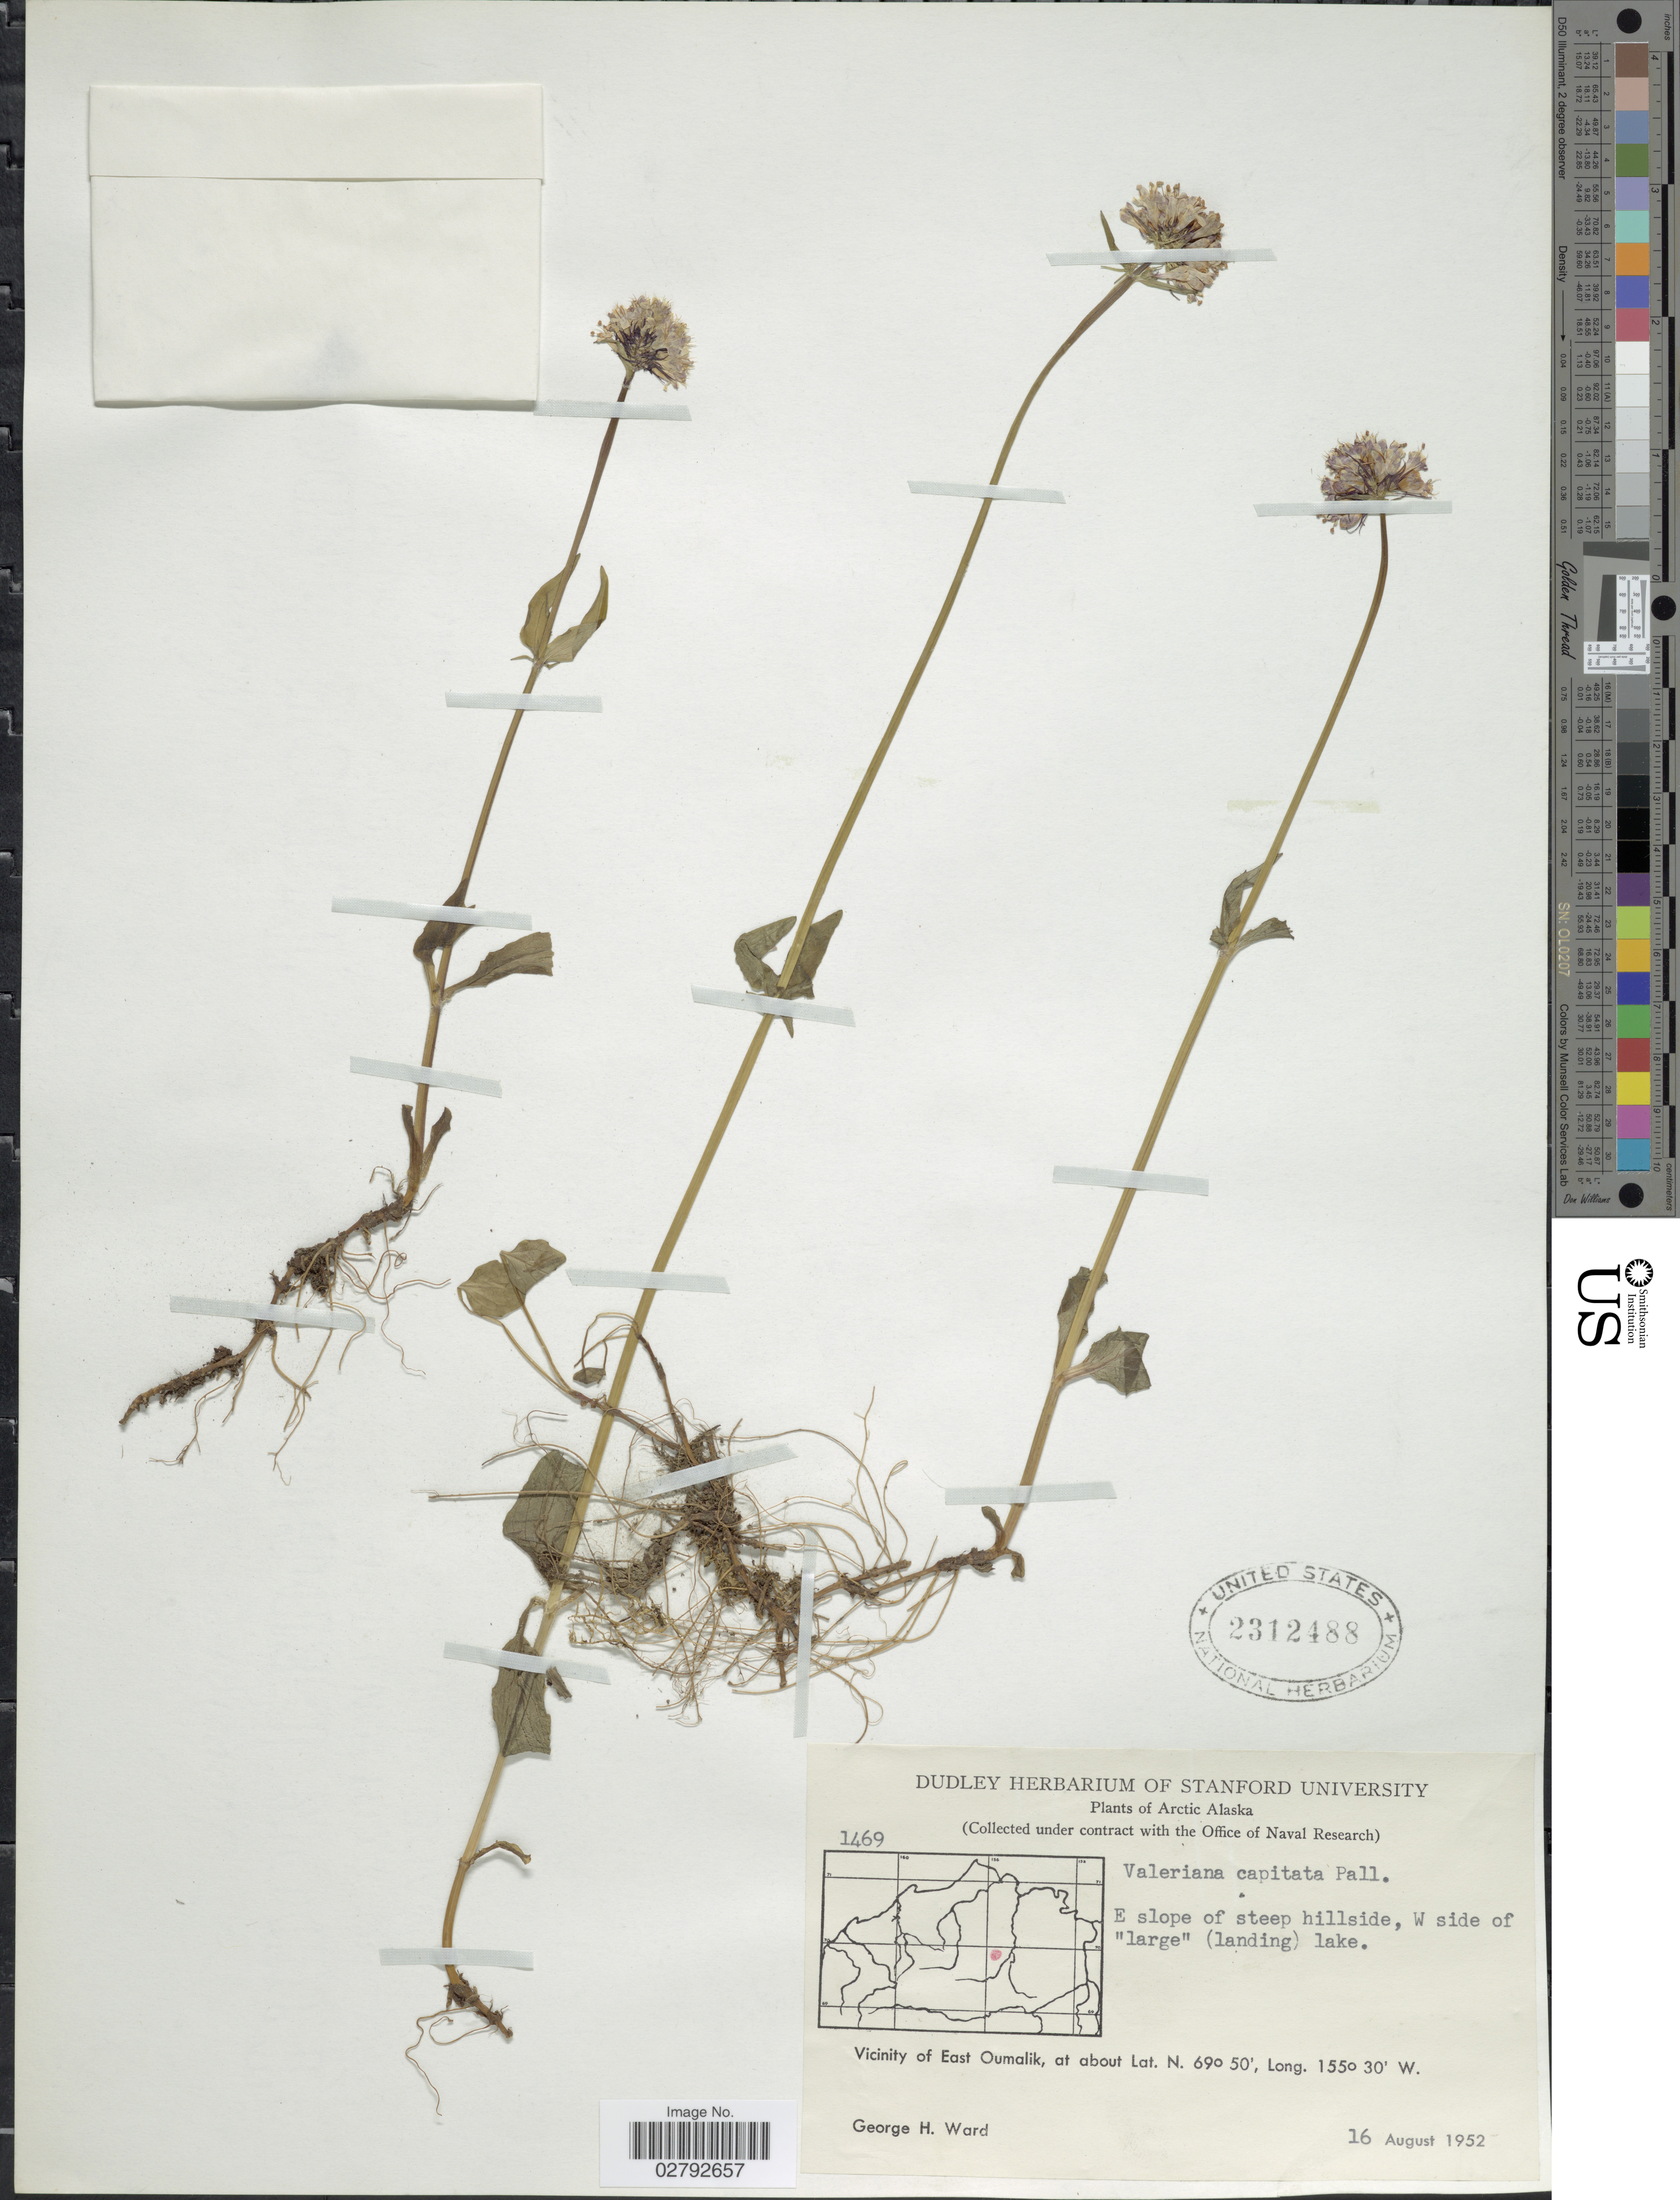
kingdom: Plantae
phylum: Tracheophyta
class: Magnoliopsida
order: Dipsacales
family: Caprifoliaceae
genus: Valeriana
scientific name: Valeriana capitata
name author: Link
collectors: G. H. Ward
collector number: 1469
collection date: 1952-08-16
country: United States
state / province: Alaska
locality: Arctic Alaska. E slope of steep hillside, W side of "large" (landing) lake. Vicinity of East Oumalik.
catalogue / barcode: US 2312488